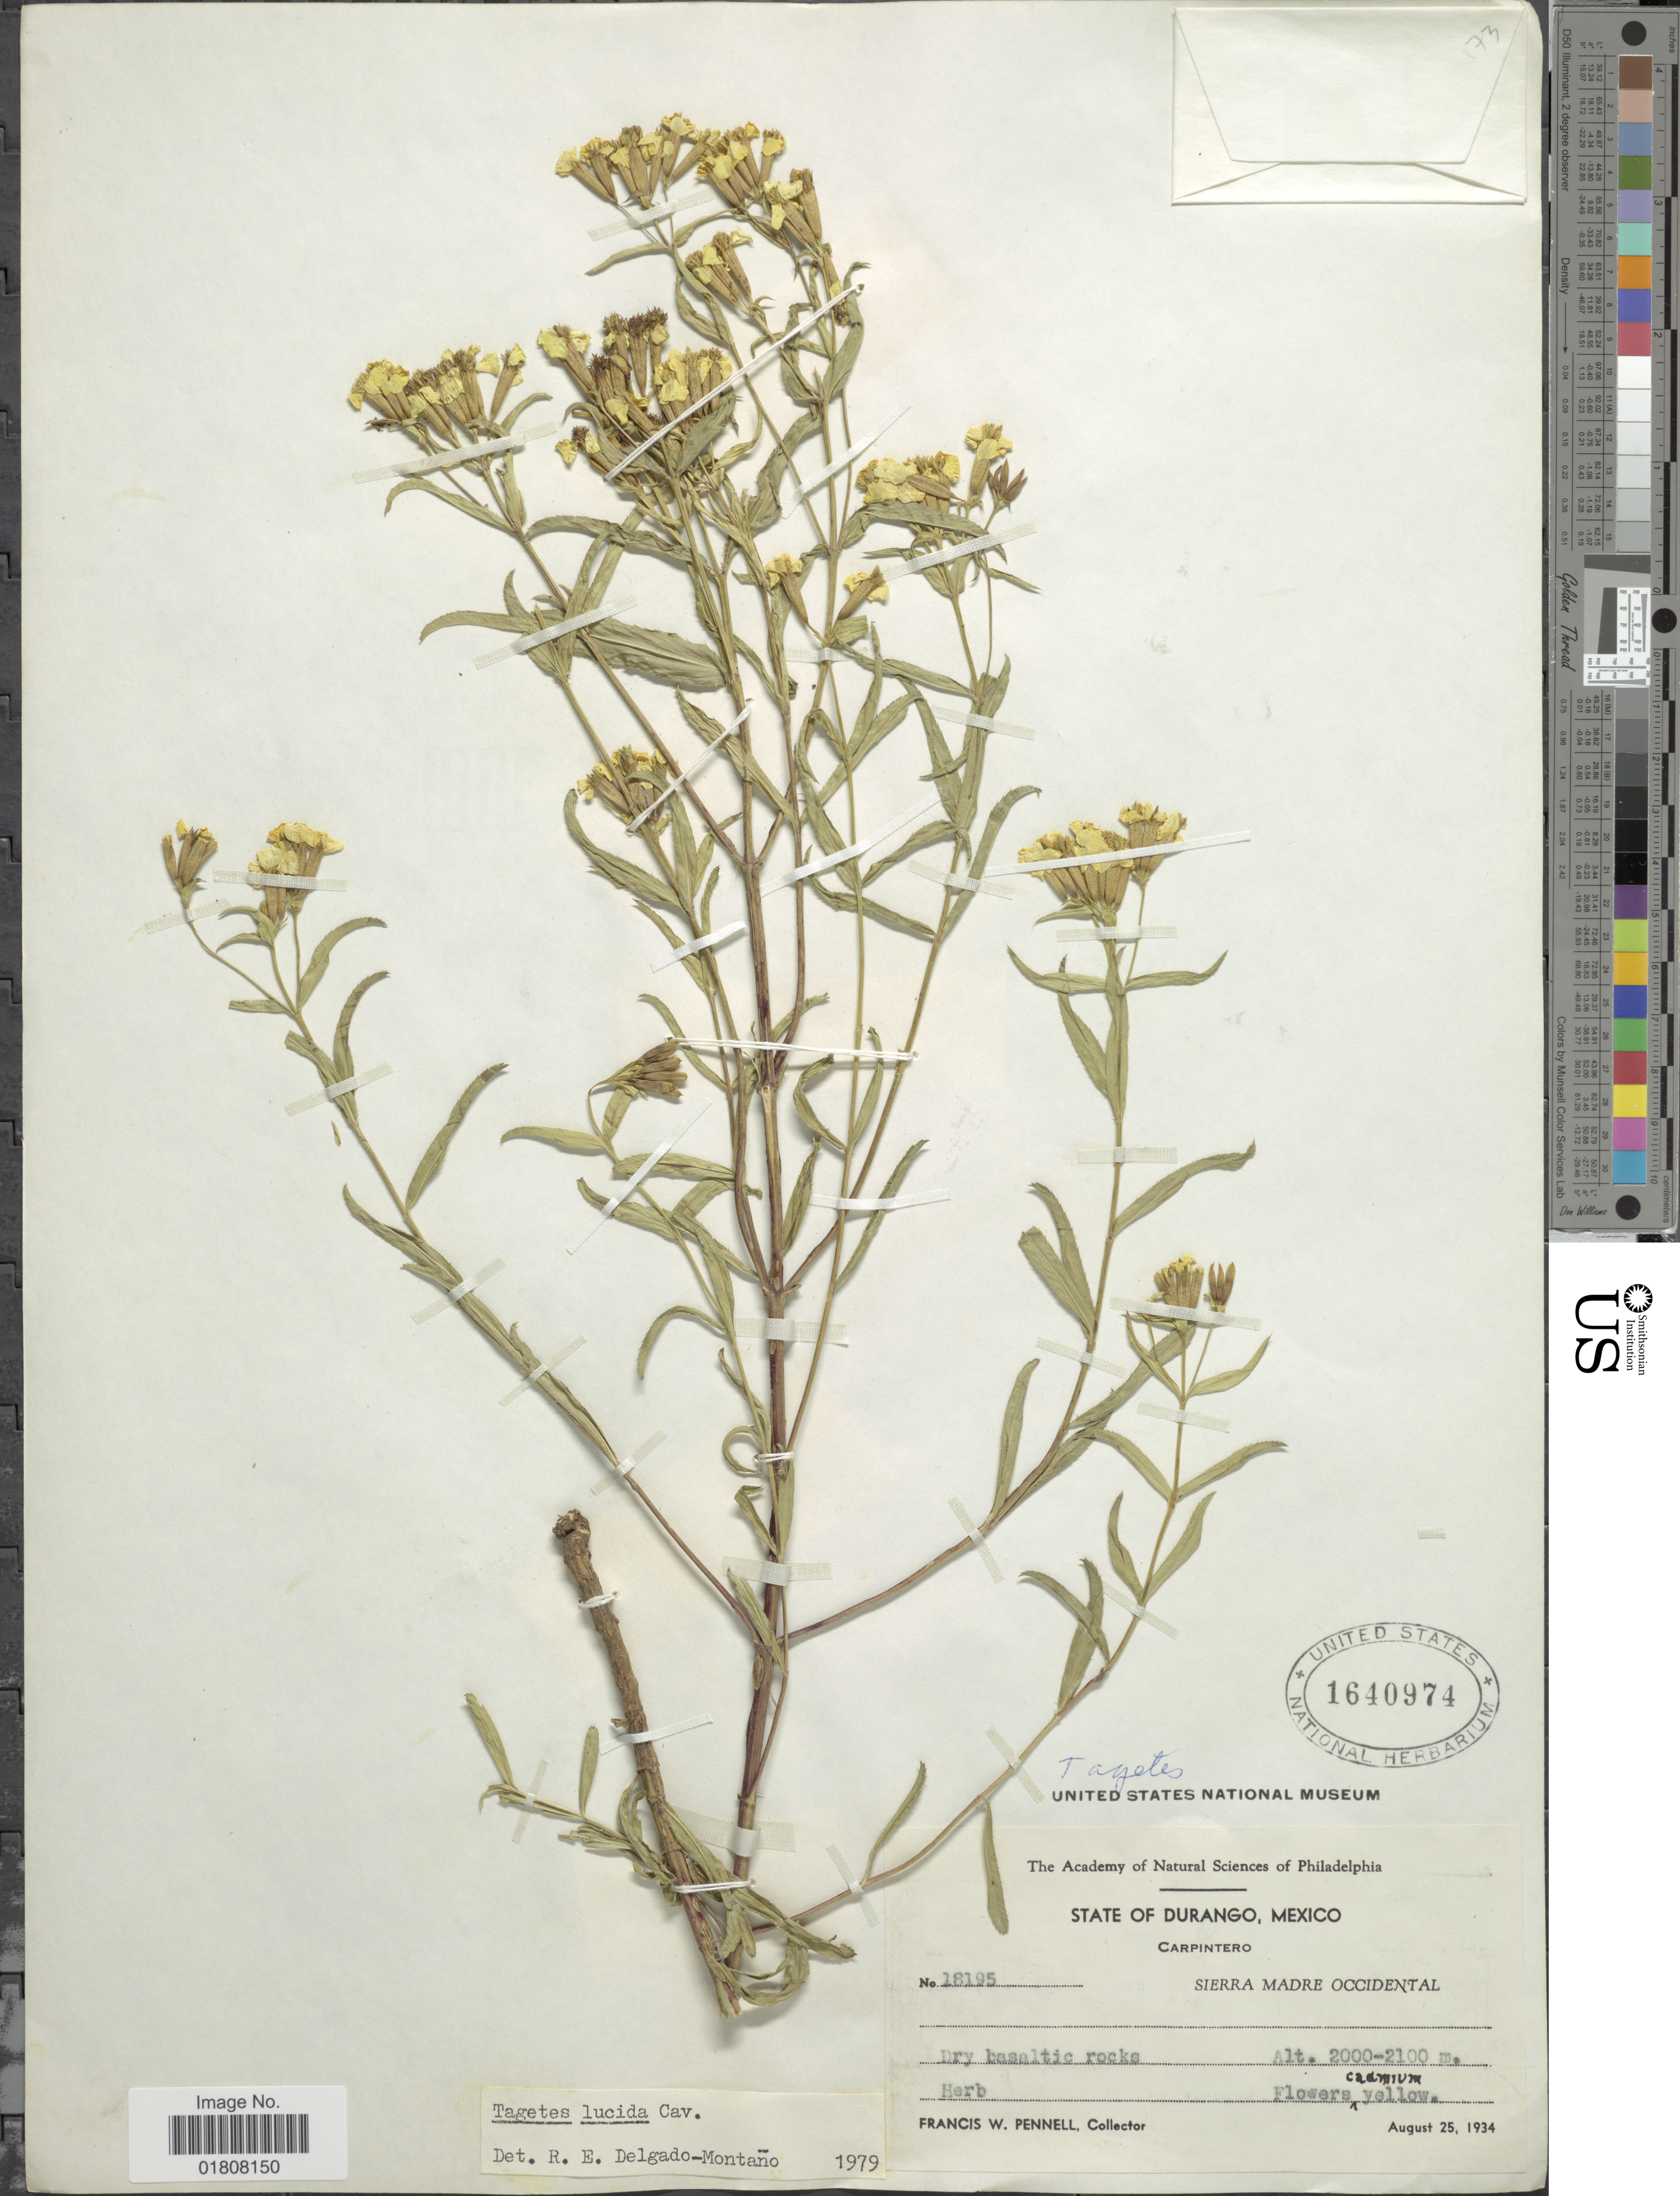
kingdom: Plantae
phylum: Tracheophyta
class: Magnoliopsida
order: Asterales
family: Asteraceae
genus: Tagetes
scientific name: Tagetes lucida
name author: Cav.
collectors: F. W. Pennell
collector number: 18195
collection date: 1934-08-25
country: Mexico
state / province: Durango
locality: Carpintero, Sierra Madre Occidental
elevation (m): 2000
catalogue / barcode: US 1640974